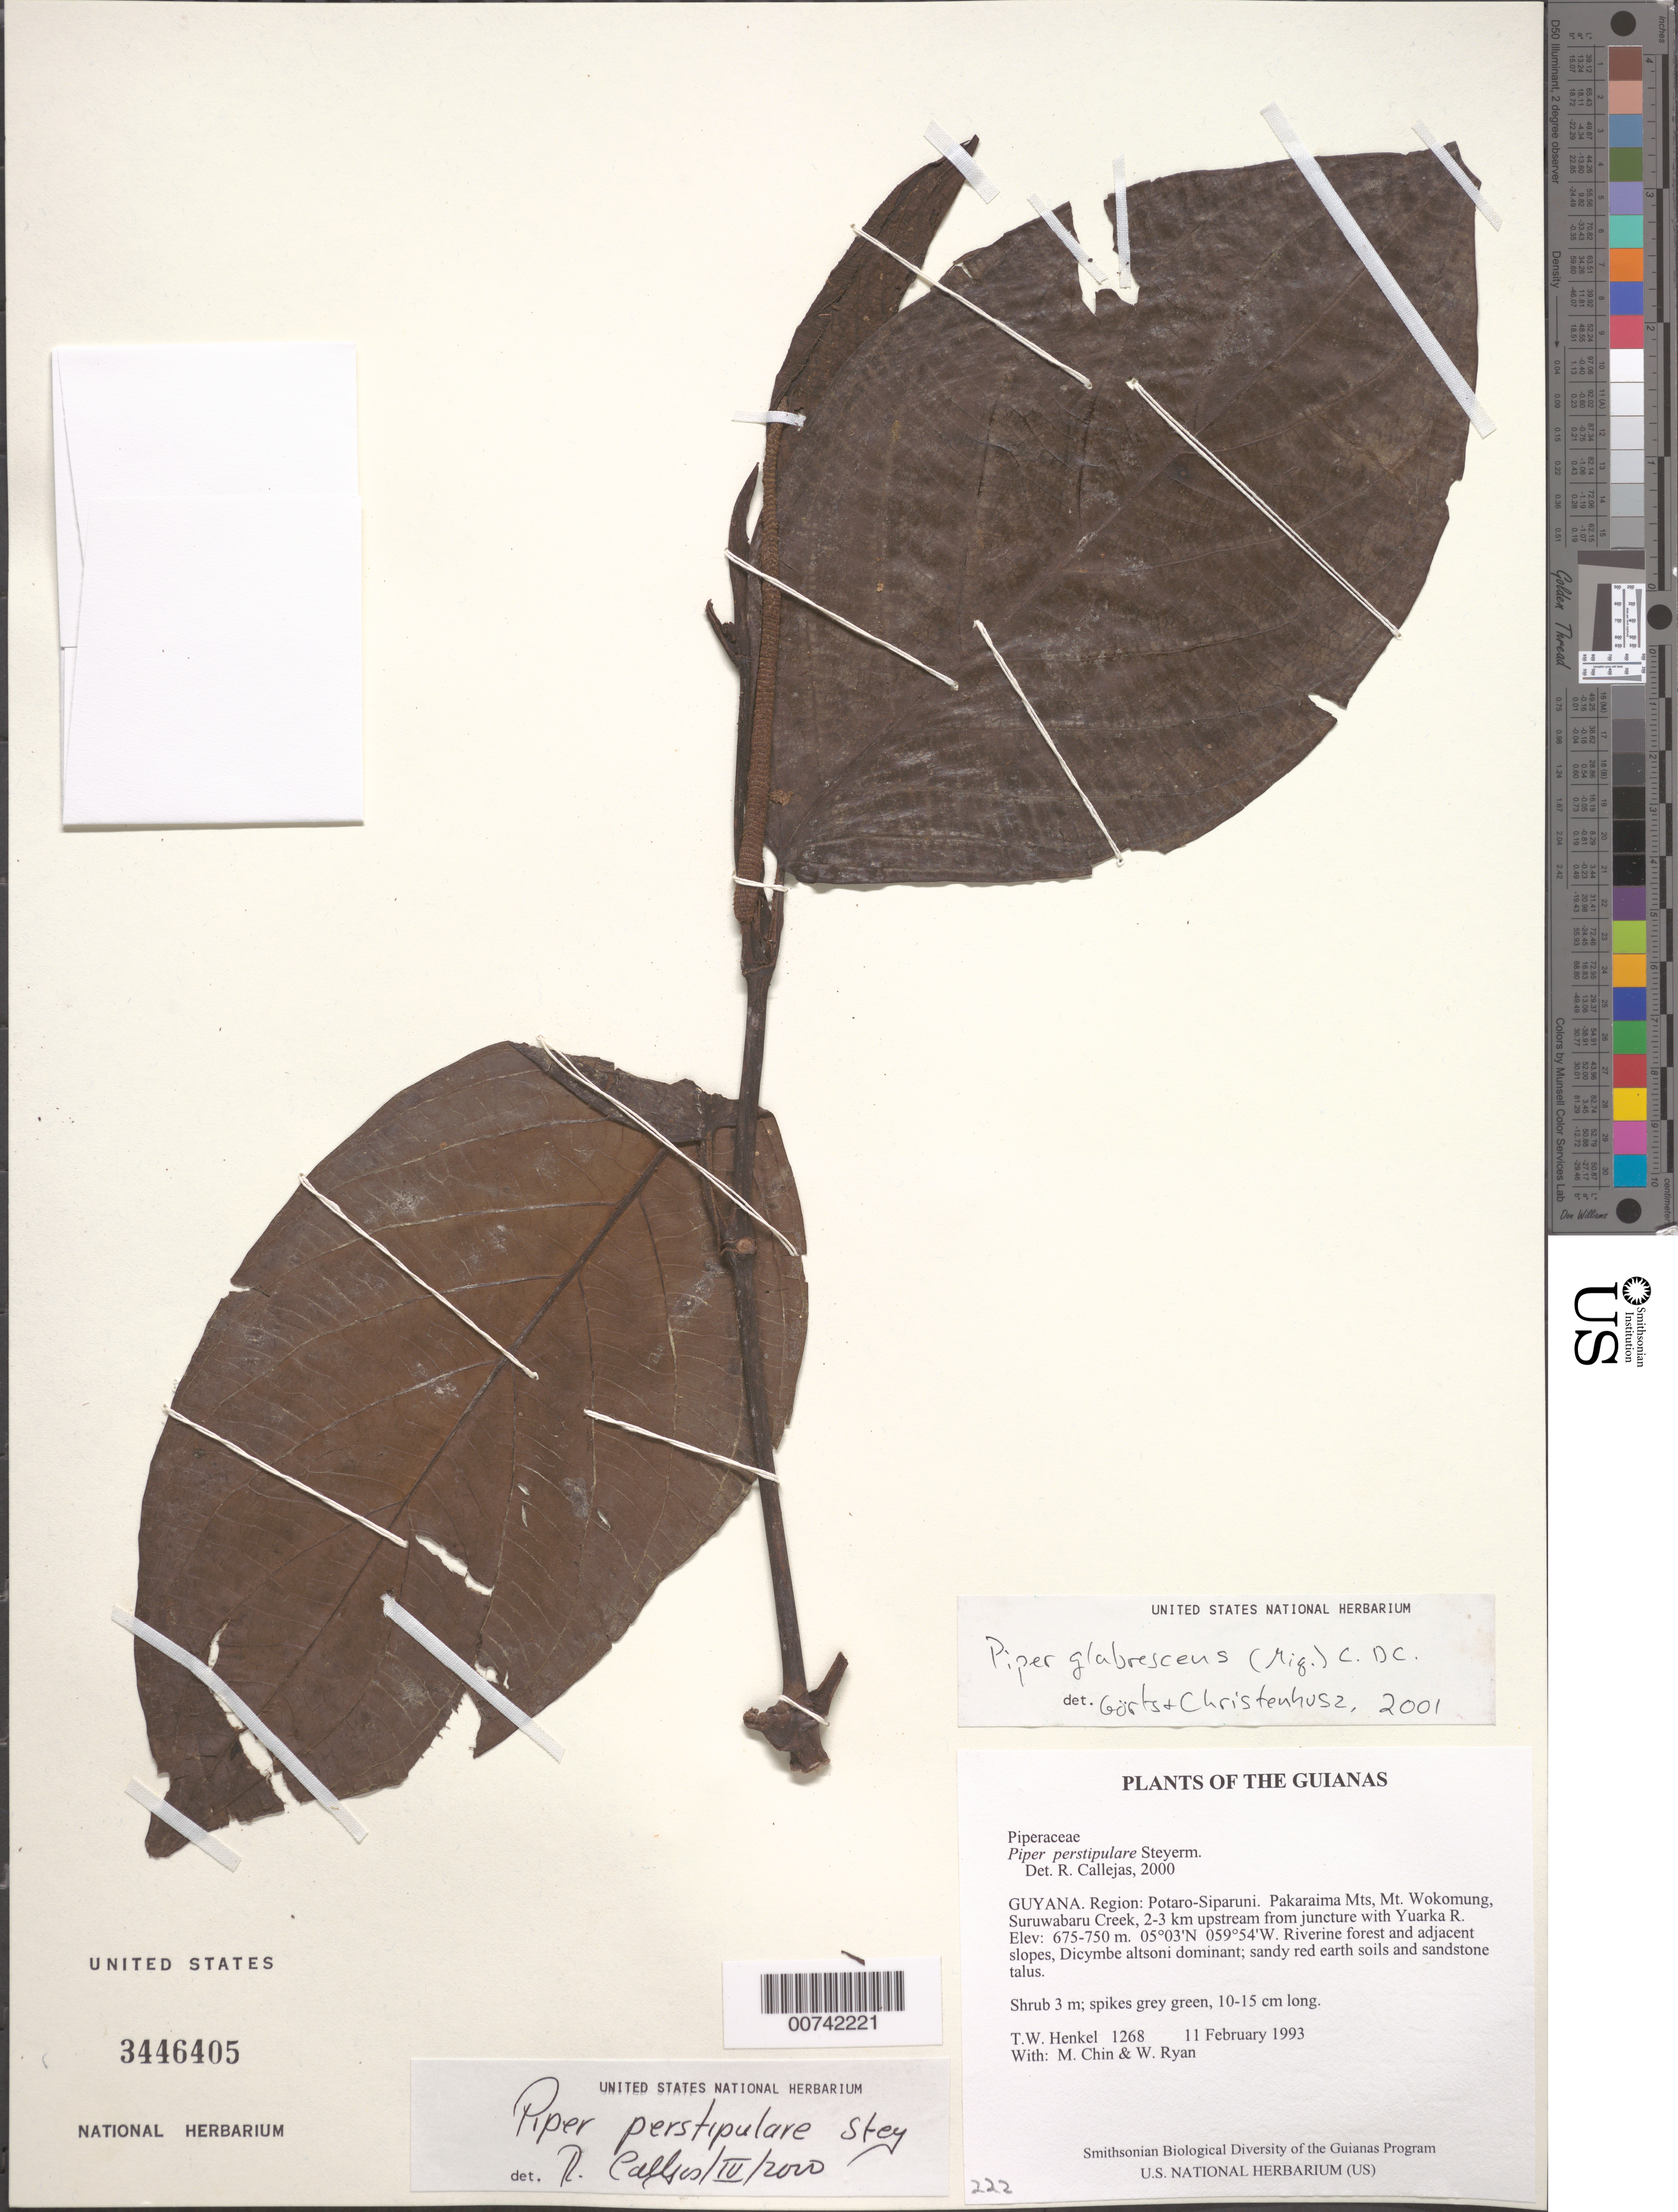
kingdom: Plantae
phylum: Tracheophyta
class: Magnoliopsida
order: Piperales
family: Piperaceae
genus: Piper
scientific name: Piper perstipulare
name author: Steyerm.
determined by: Callejas, Ricardo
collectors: T. Henkel, M. Chin & W. Ryan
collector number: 1268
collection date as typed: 11 February 1993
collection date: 1993-02-11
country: Guyana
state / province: Potaro-Siparuni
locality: Pakaraima Mts, Mt. Wokomung, Suruwabaru Creek, 2-3 km upstream from juncture with Yuarka R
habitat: Riverine forest and adjacent slopes, Dicymbe altsoni dominant; sandy red earth soils and sandstone talus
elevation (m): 675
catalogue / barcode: US 3446405